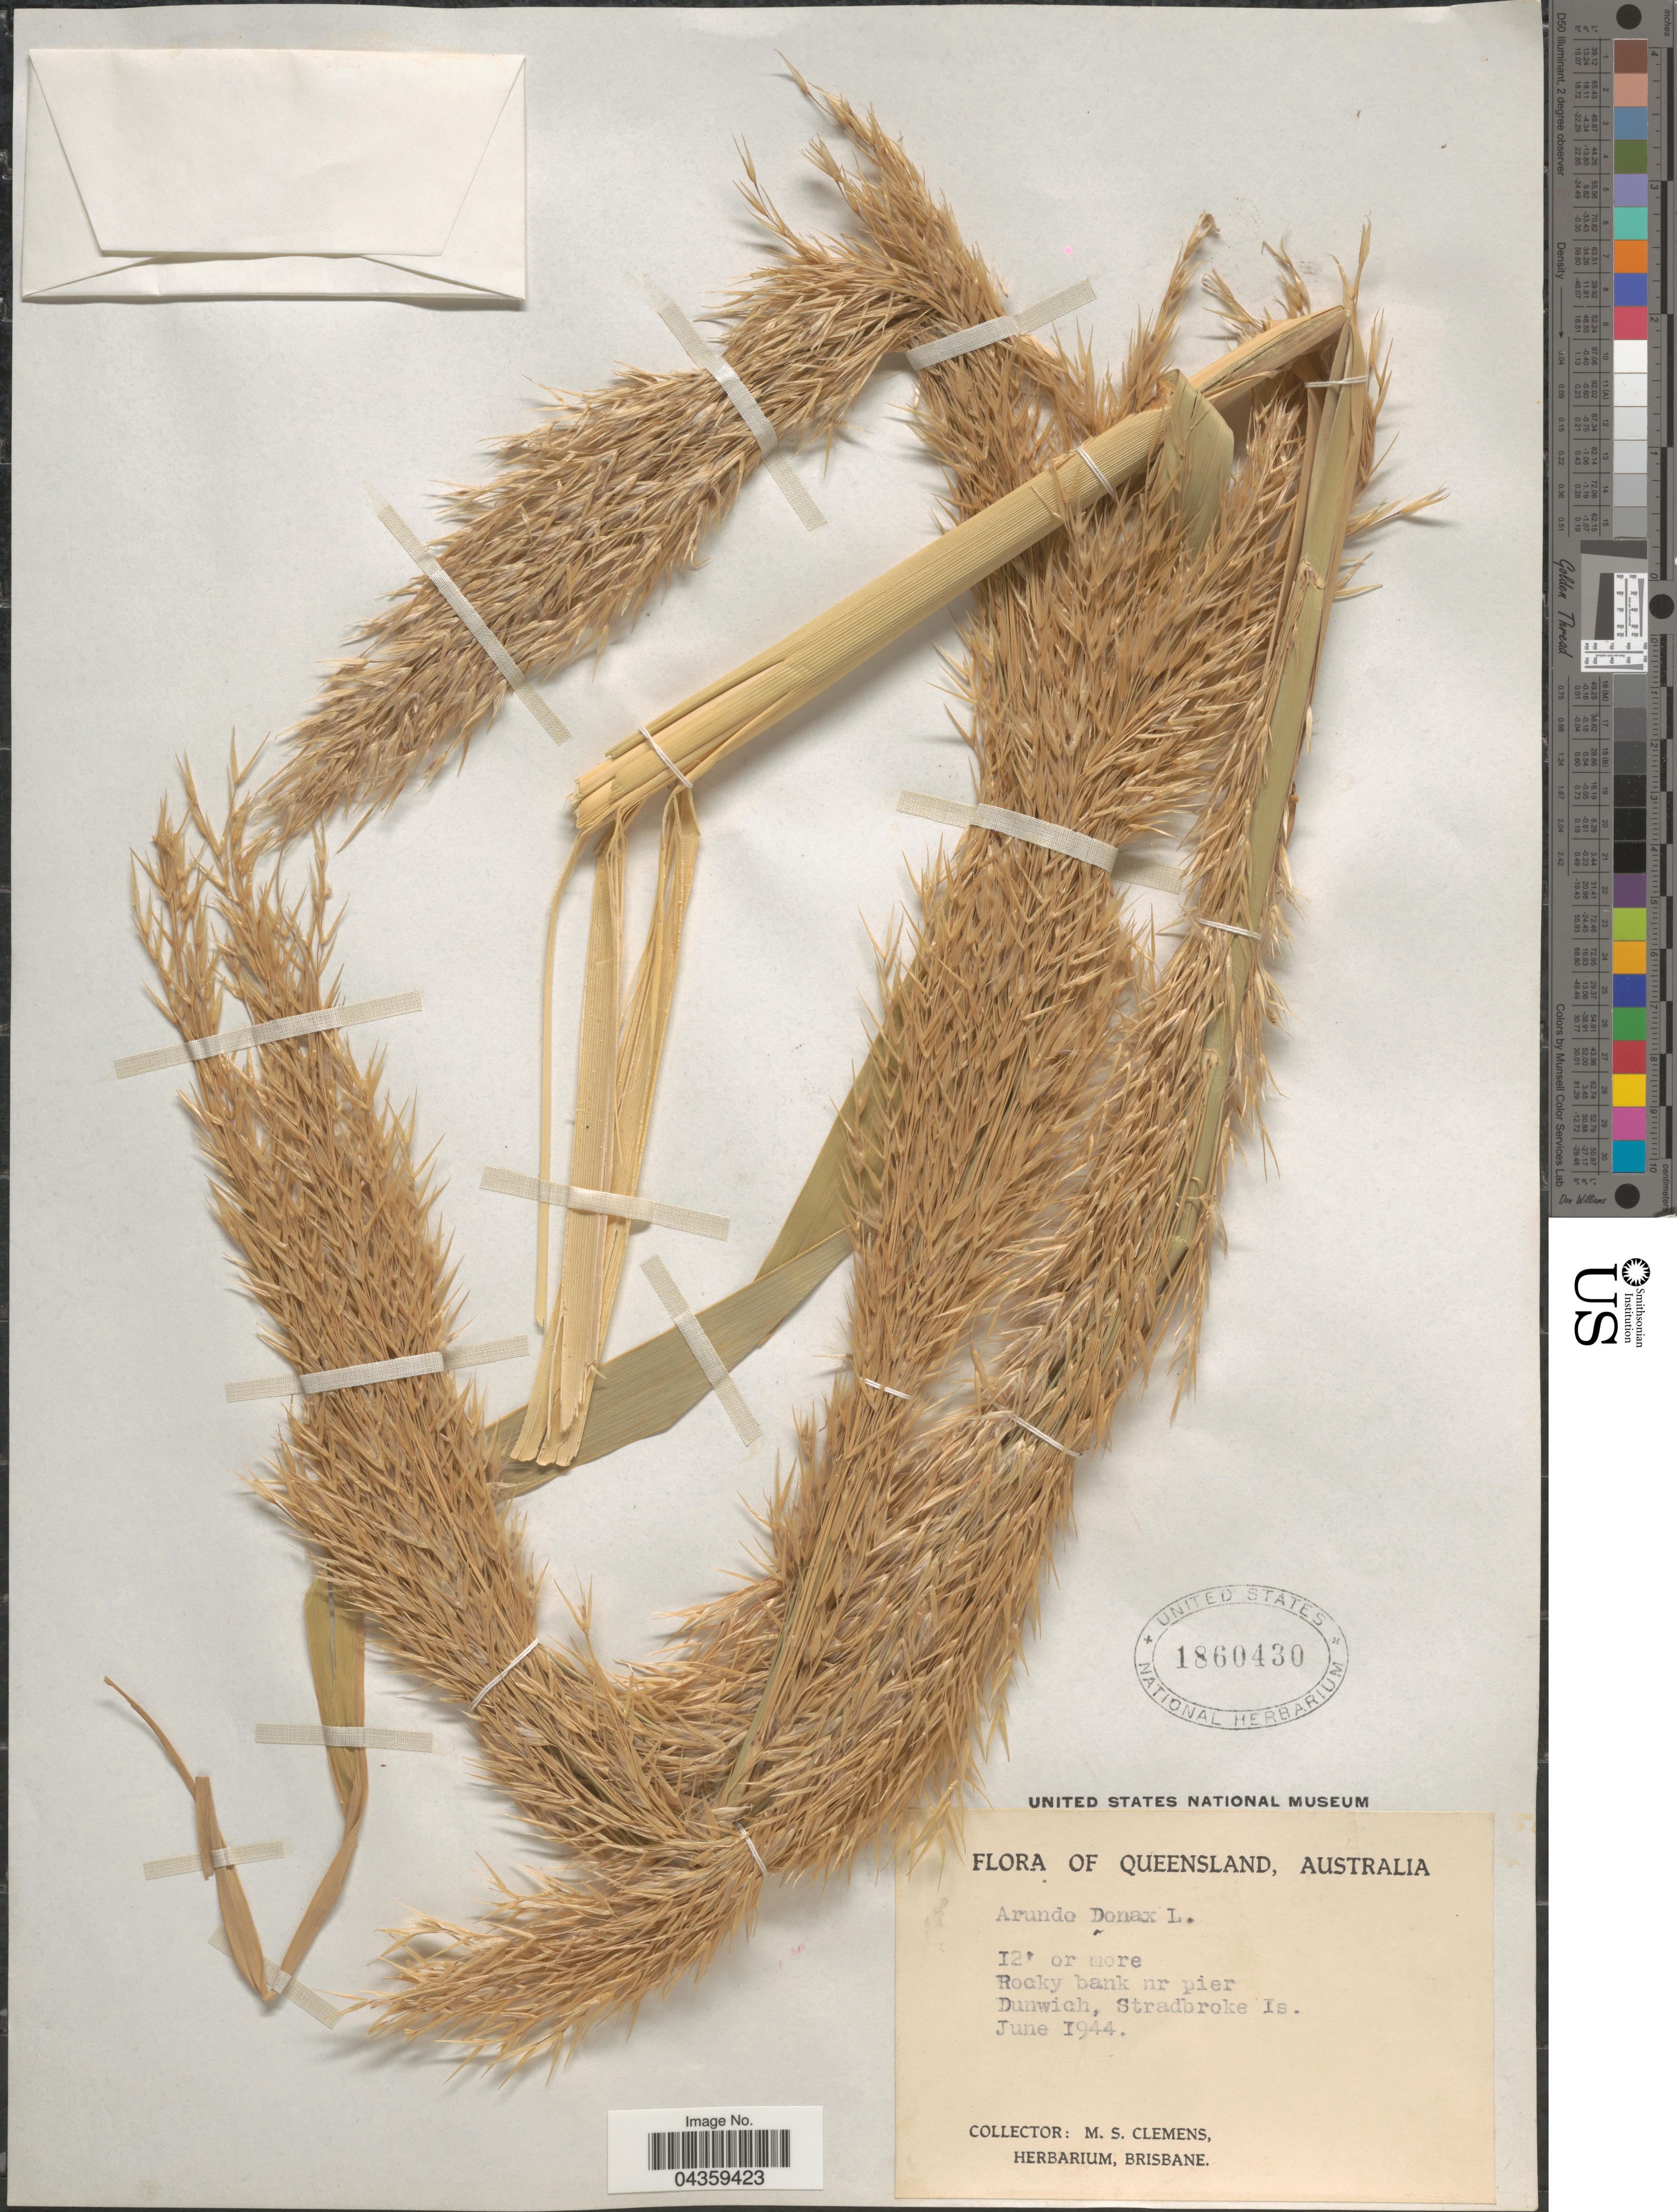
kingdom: Plantae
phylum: Tracheophyta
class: Liliopsida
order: Poales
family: Poaceae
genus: Arundo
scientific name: Arundo donax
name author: L.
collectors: M. S. Clemens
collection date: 1944-06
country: Australia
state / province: Queensland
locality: Rocky bank nr pier Dunwich, Stradbroke Is.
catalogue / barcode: US 1860430